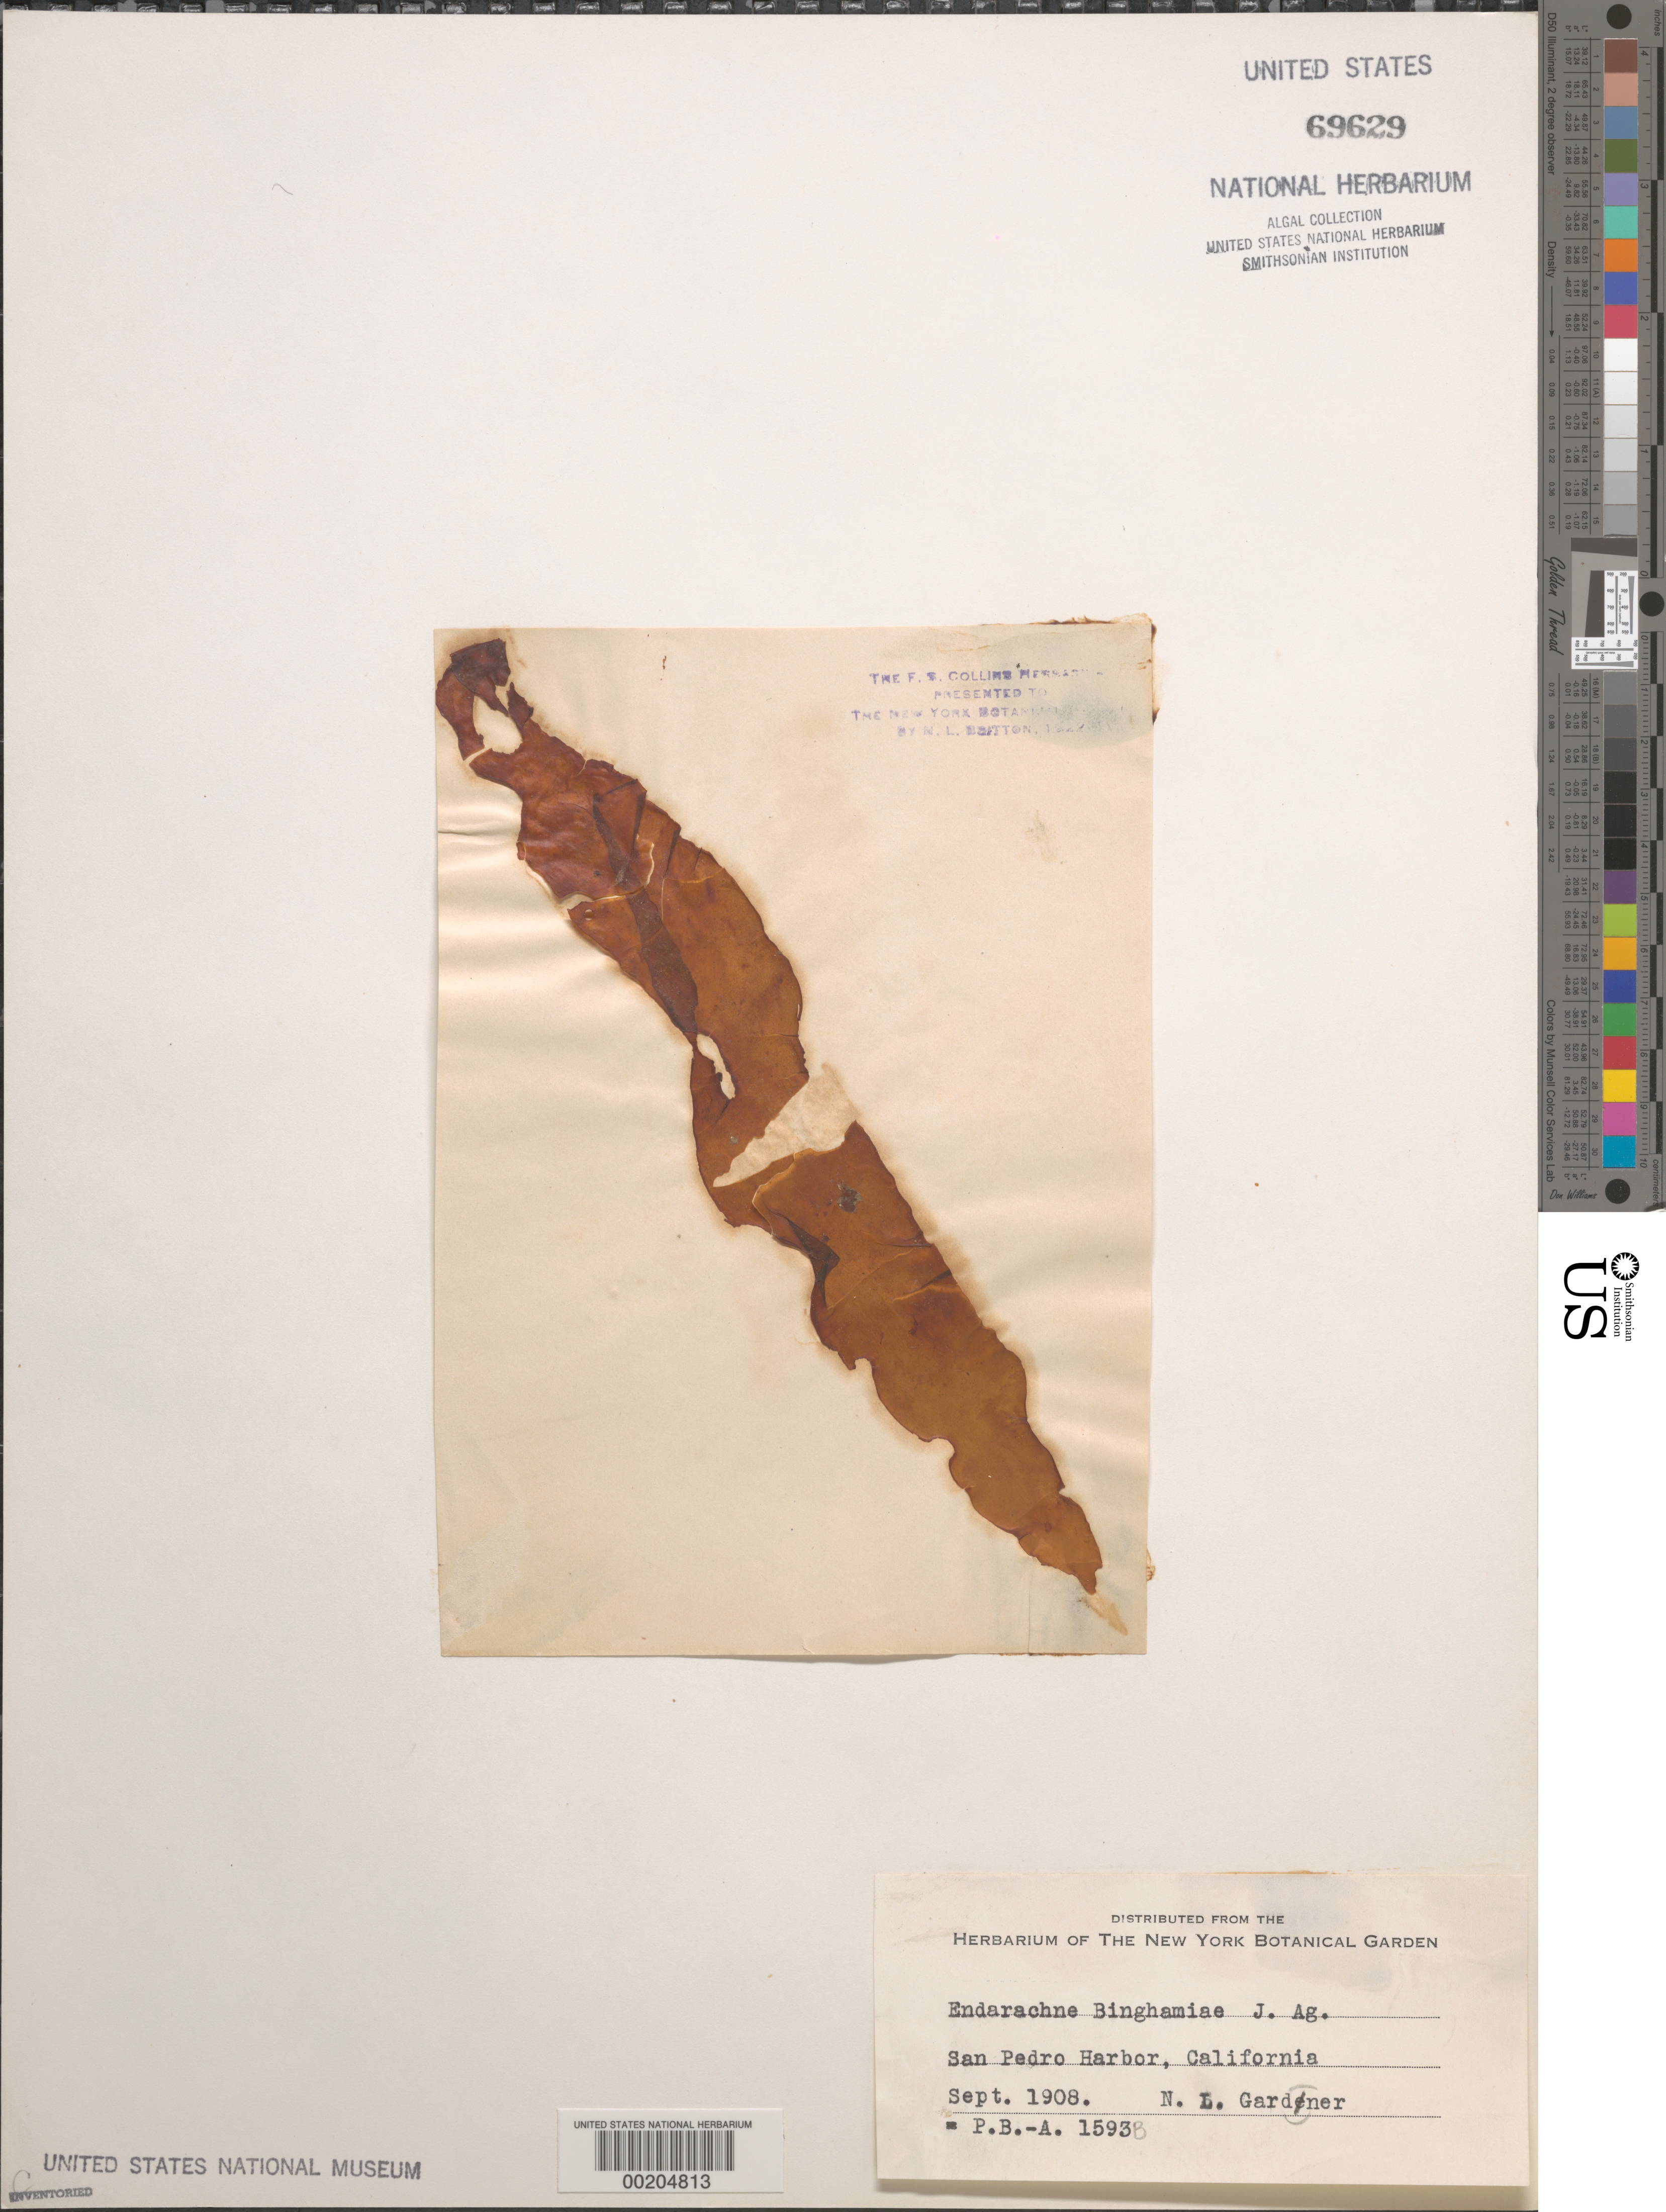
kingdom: Chromista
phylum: Ochrophyta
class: Phaeophyceae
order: Scytosiphonales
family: Scytosiphonaceae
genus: Petalonia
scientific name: Petalonia binghamiae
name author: (J. Agardh) K.L.Vinogr.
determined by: Algae name updating Project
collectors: N. Gardner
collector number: PB-A 1593b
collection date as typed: Sep 1908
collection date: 1908-09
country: United States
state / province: California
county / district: Los Angeles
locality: San Pedro harbor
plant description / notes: Collins, Holden & Setchell, Phycotheca Boreali-Americana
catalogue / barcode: US 69629